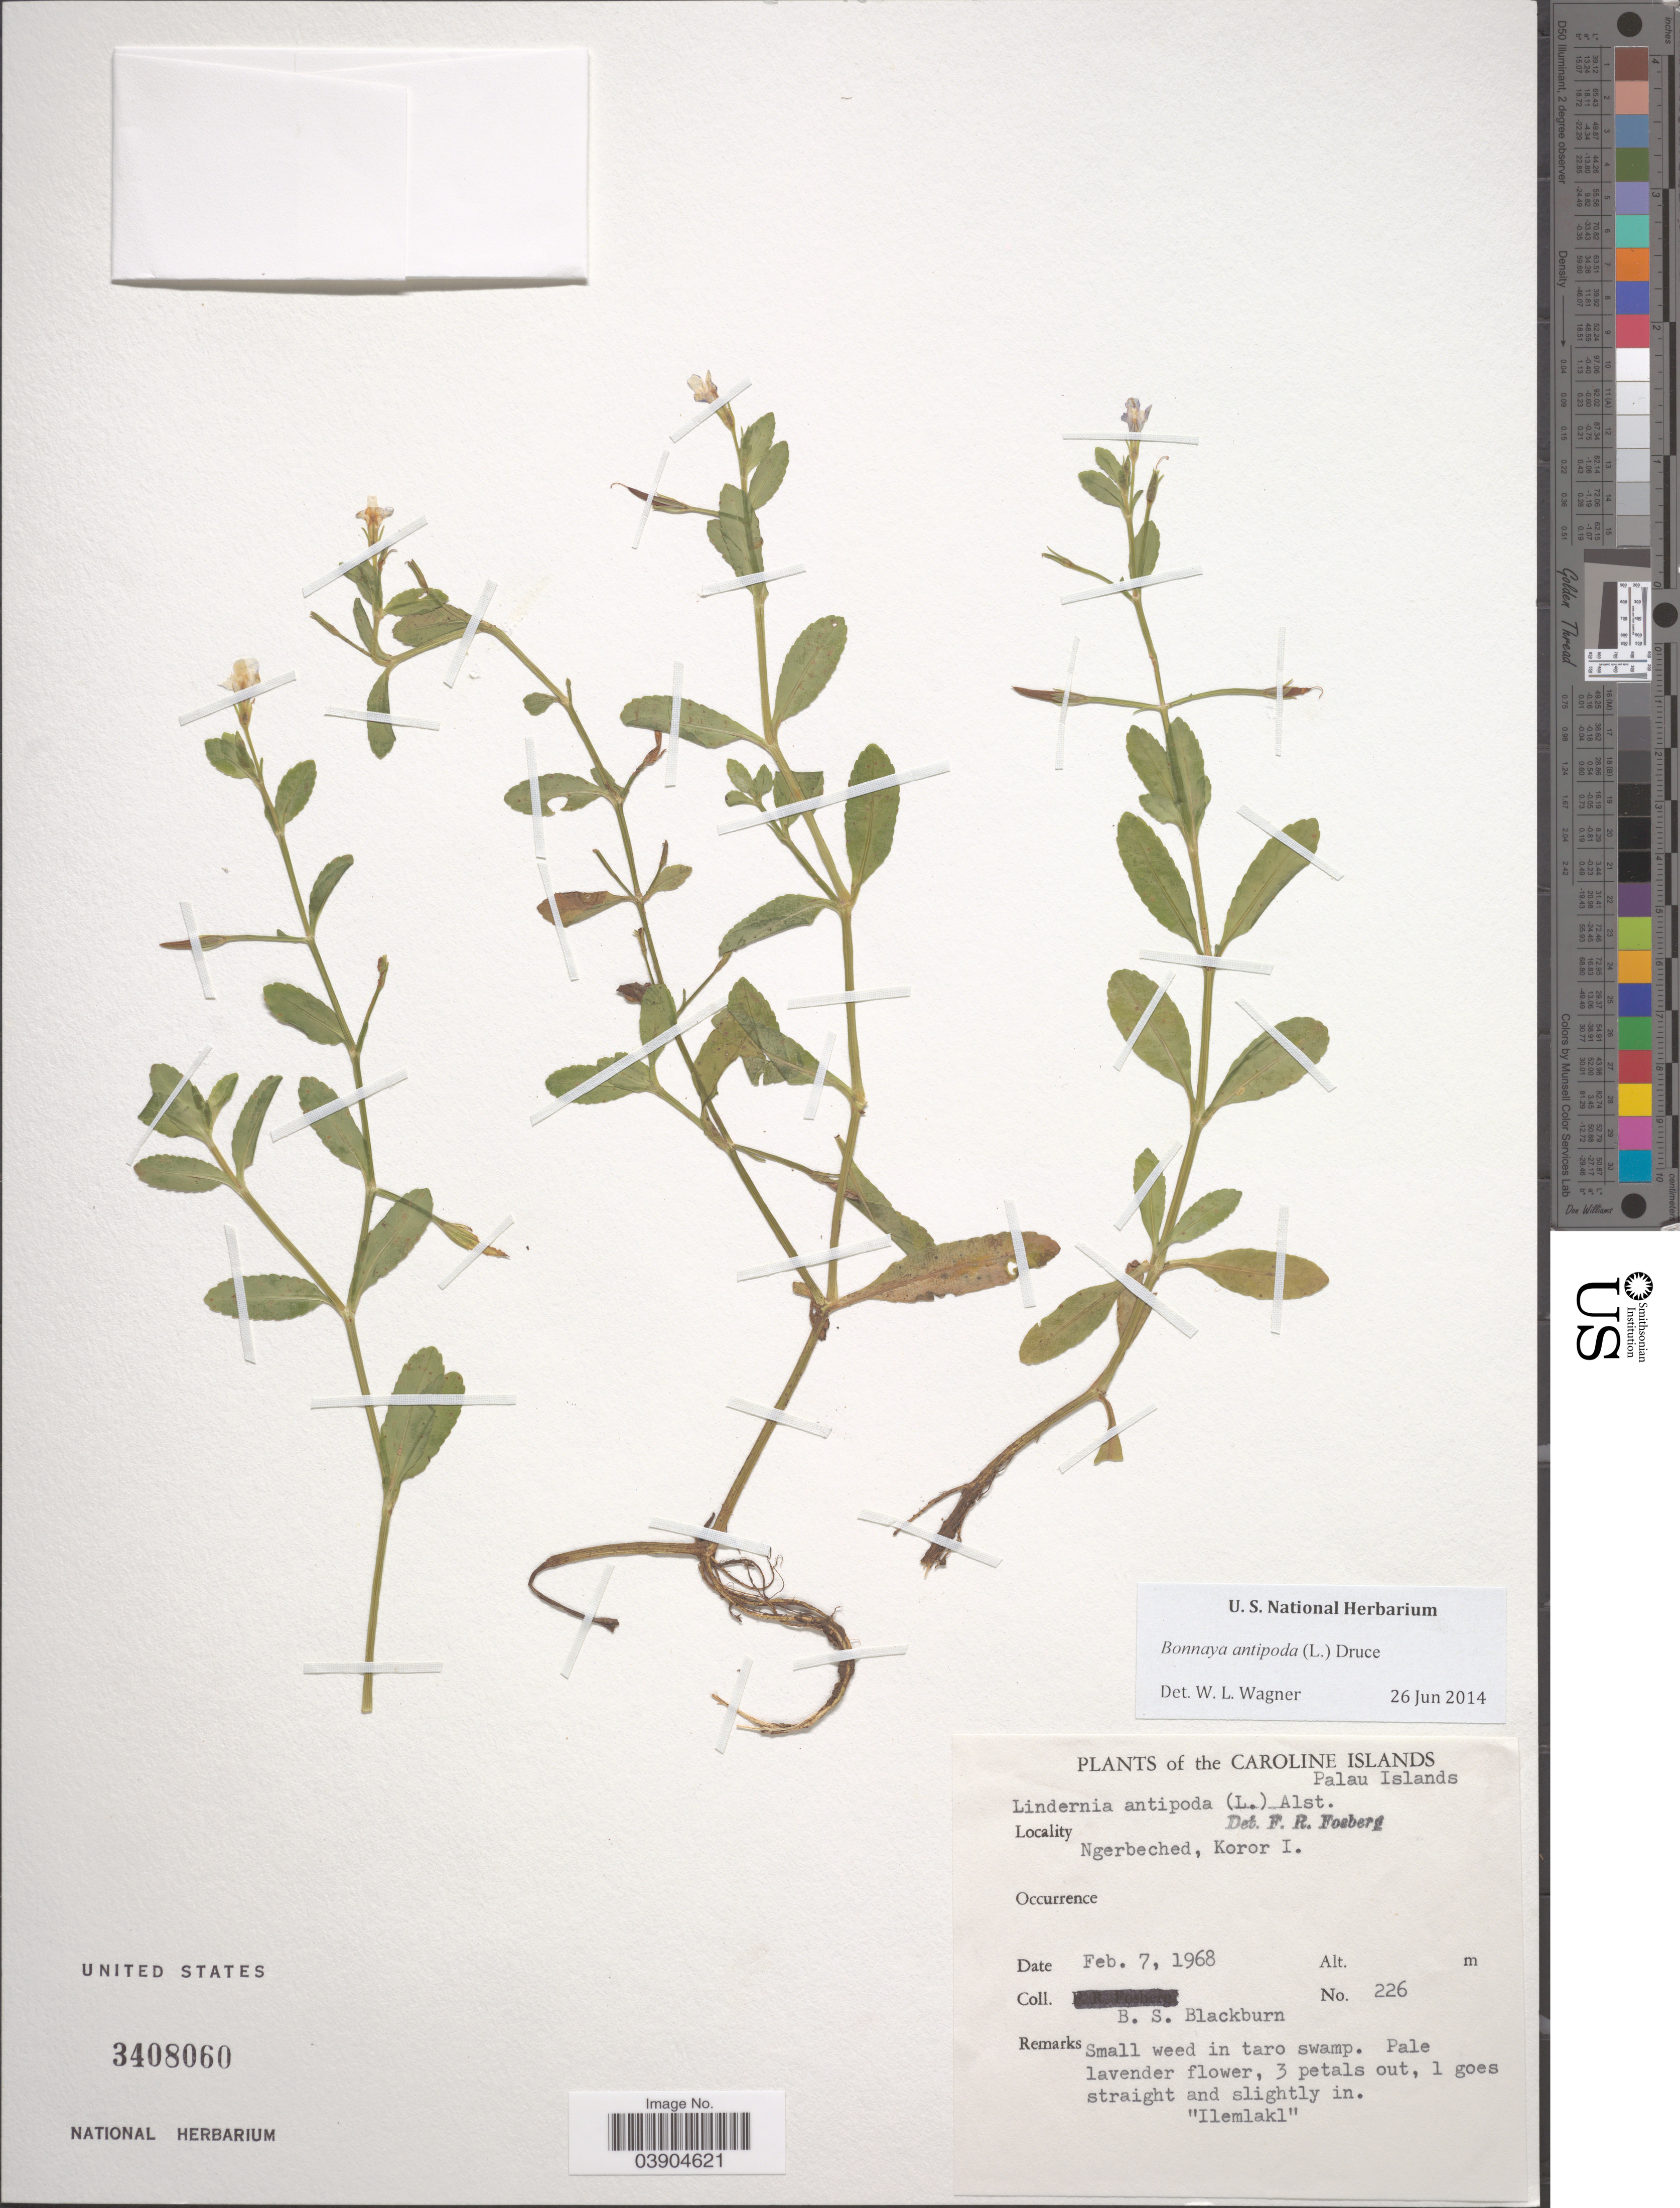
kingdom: Plantae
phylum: Tracheophyta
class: Magnoliopsida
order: Lamiales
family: Linderniaceae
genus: Lindernia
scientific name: Lindernia antipoda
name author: (L.) Alston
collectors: B. S. Blackburn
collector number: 226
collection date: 1968-02-07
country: Palau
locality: The Caroline Islands. Palau Islands. Ngerbeched, Koror I.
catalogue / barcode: US 3408060